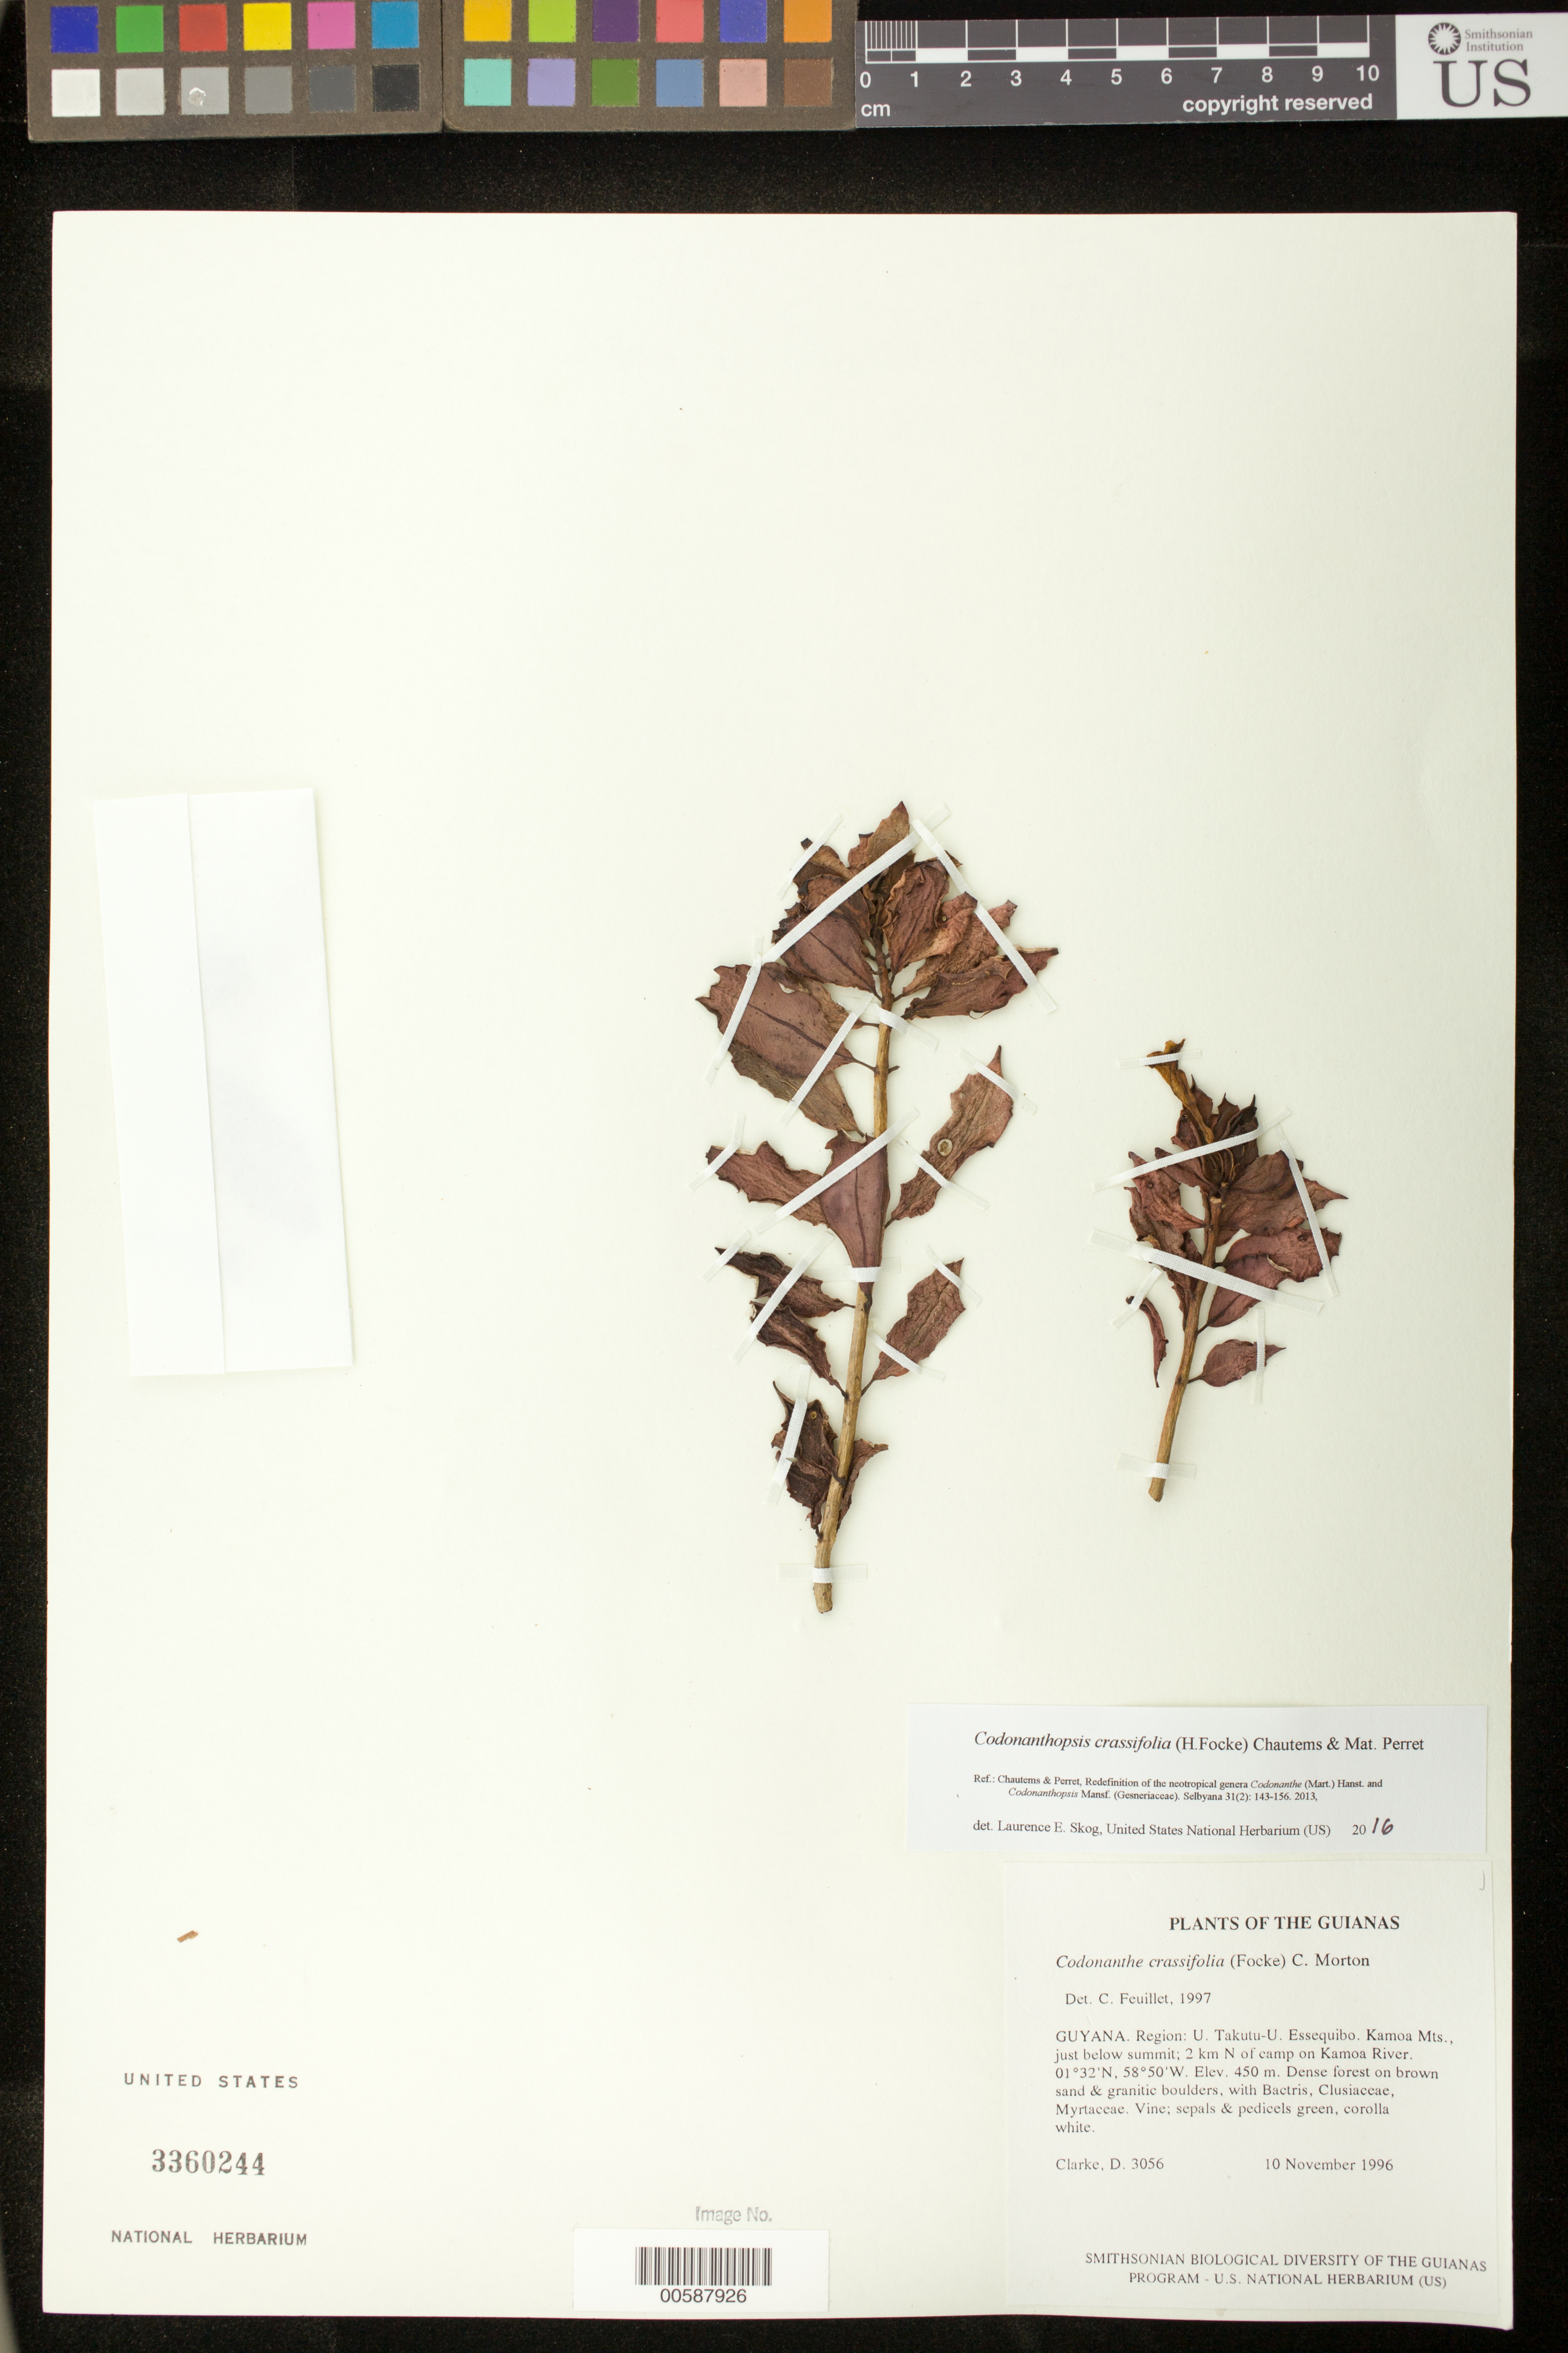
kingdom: Plantae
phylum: Tracheophyta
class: Magnoliopsida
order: Lamiales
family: Gesneriaceae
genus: Codonanthopsis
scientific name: Codonanthopsis crassifolia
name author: (H. Focke) Chautems & Mat.Perret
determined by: Skog, Laurence E.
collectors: H. D. Clarke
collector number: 3056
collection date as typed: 10 Nov 1996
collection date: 1996-11-10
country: Guyana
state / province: U. Takutu-U. Essequibo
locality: Kamoa Mts., just below summit; 2 km N of camp on Kamo River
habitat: Dense forest on brown sand & granitic boulders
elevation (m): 450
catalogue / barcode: US 3360244